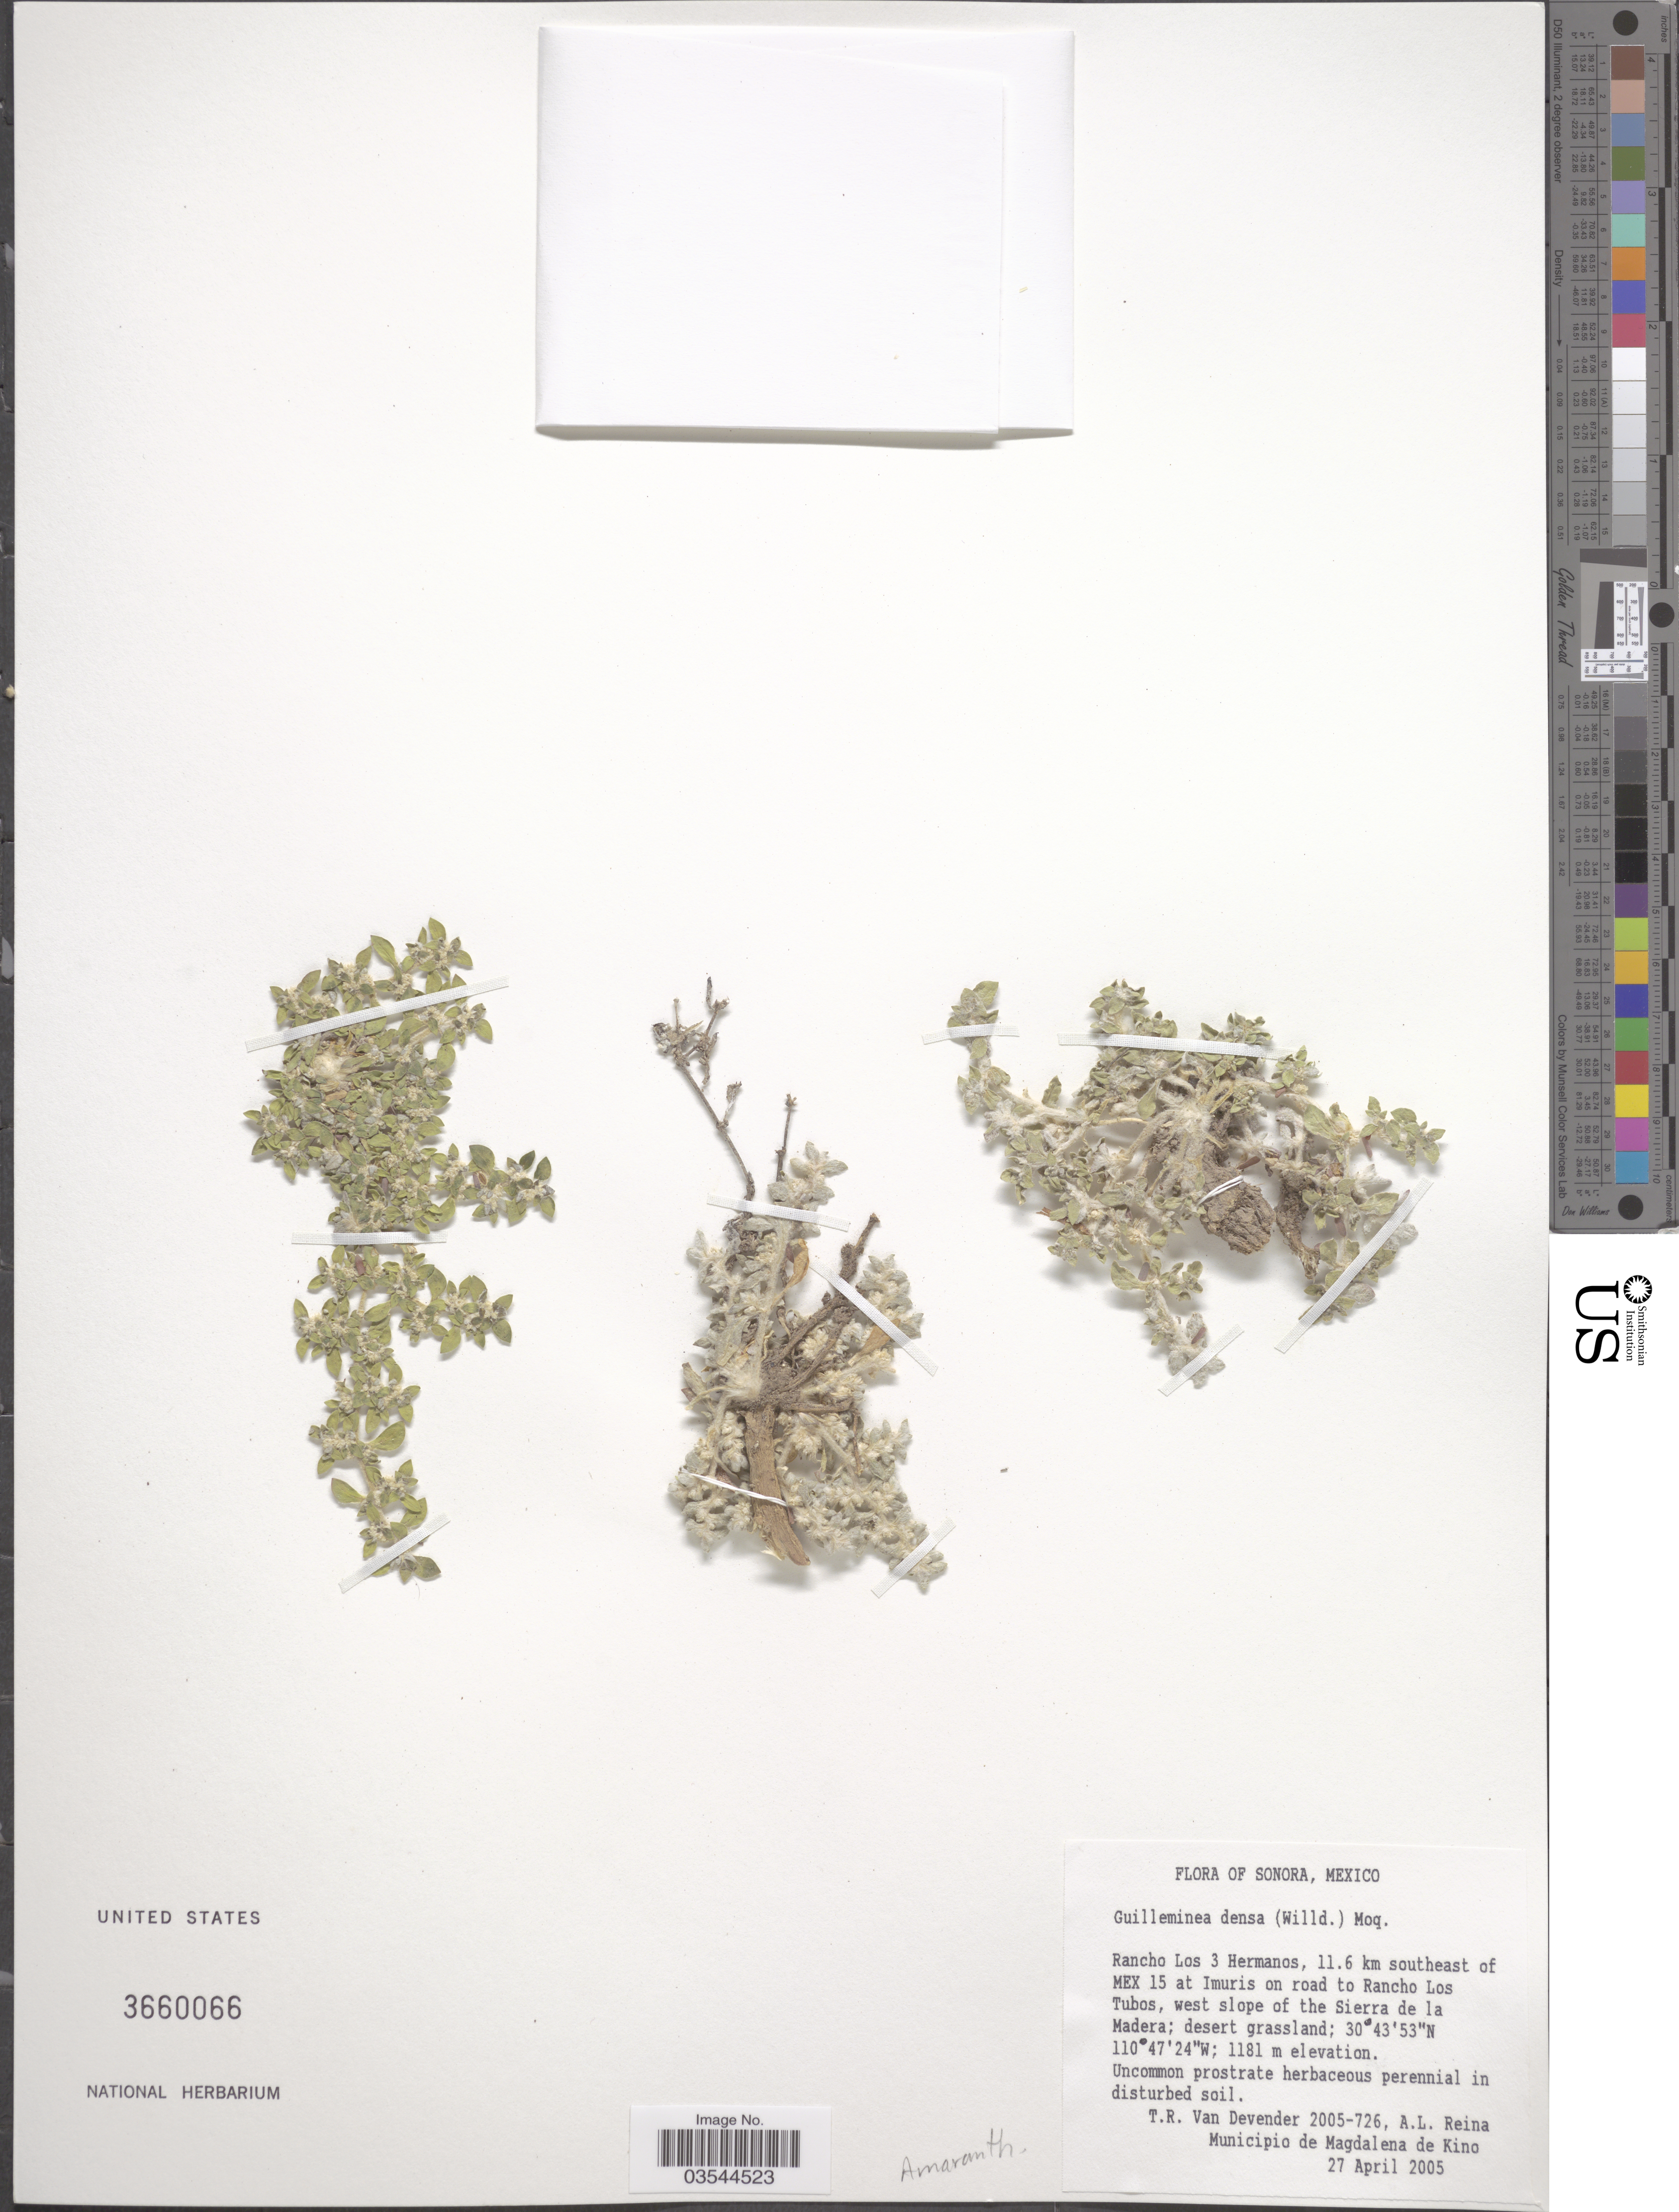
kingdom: Plantae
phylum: Tracheophyta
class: Magnoliopsida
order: Caryophyllales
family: Amaranthaceae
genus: Guilleminea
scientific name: Guilleminea densa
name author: (Humb. & Bonpl. ex Schult.) Moq.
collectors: T. R. Van Devender & A. Reina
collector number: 2005-726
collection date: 2005-04-27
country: Mexico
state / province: Sonora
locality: Rancho Los 3 Hermanos, 11.6 km southeast of Mex 15 at Imuris on road to Rancho Los Tubos, west slope of the Sierra de la Madera.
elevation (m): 1181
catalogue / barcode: US 3660066